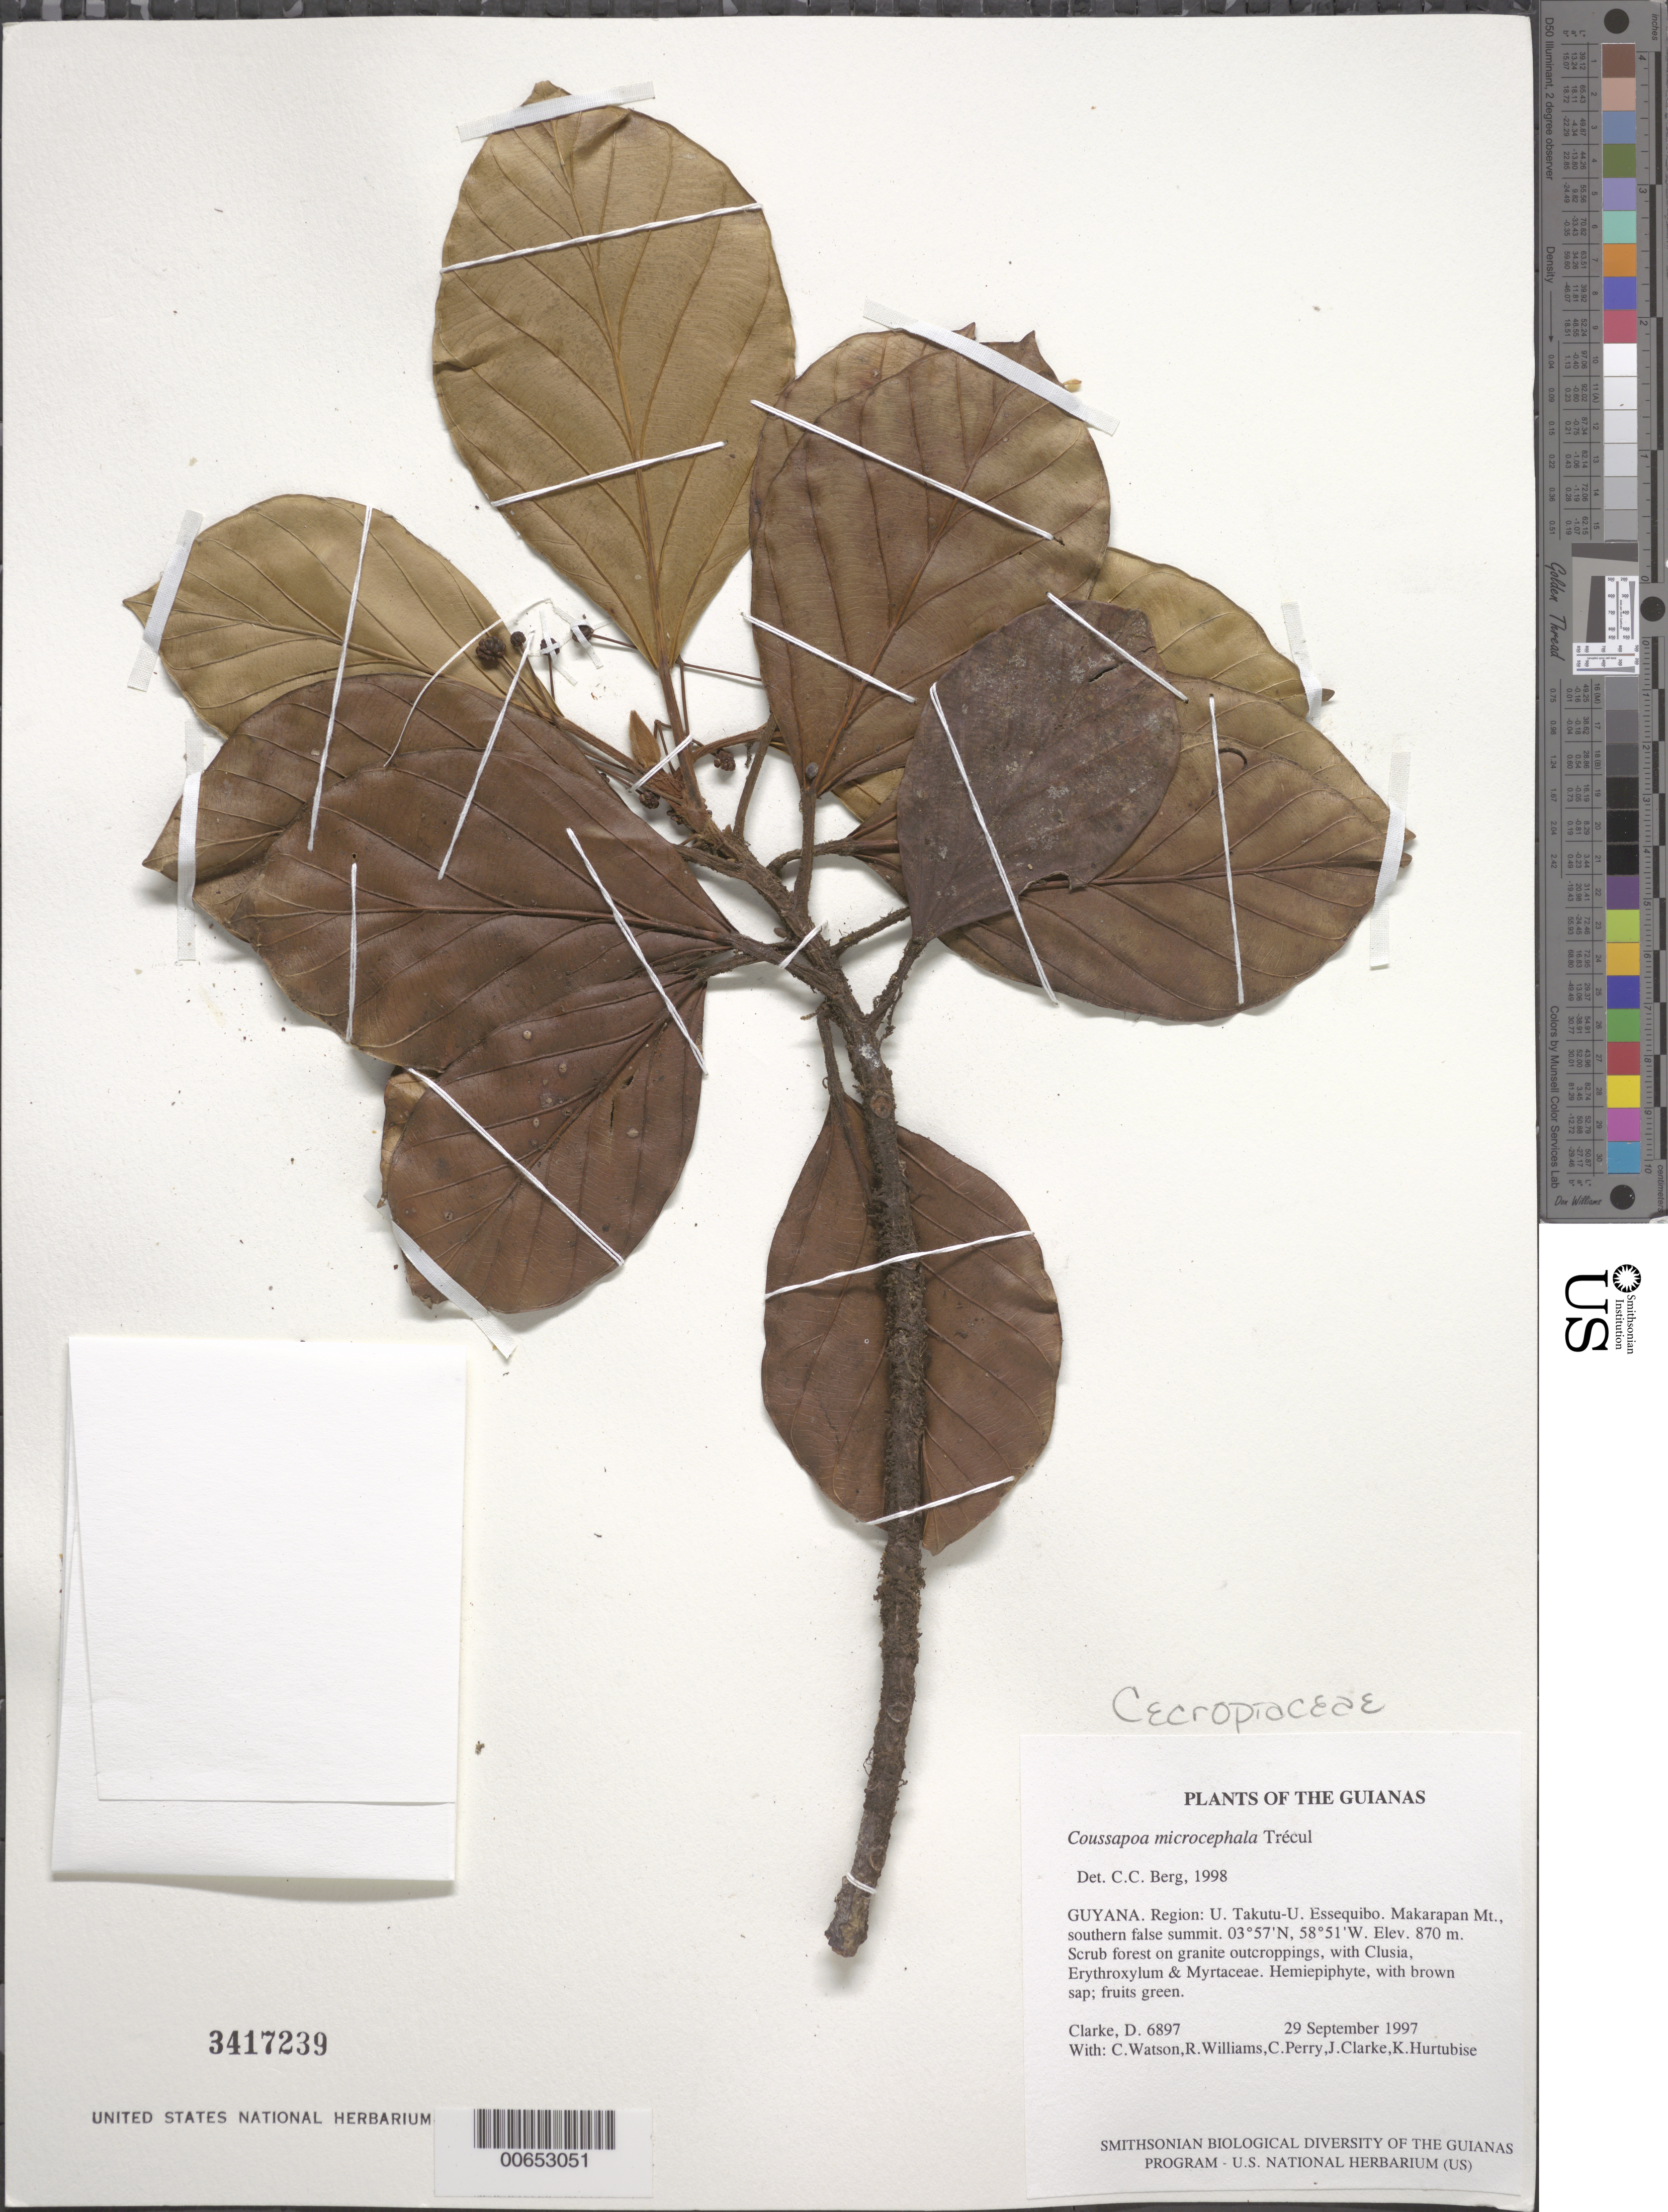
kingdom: Plantae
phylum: Tracheophyta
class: Magnoliopsida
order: Rosales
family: Urticaceae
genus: Coussapoa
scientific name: Coussapoa microcephala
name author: Trécul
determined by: Berg, C. C.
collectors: H. D. Clarke, C. Watson, R. Williams, C. Perry, J. Clarke & K. Hurtubise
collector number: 6897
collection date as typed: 29 September 1997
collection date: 1997-09-29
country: Guyana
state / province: U. Takutu-U. Essequibo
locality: Makarapan Mt., southern false summit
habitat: Scrub forest on granite outcroppings, with Clusia, Erythroxylum & Myrtaceae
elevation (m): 870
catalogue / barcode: US 3417239